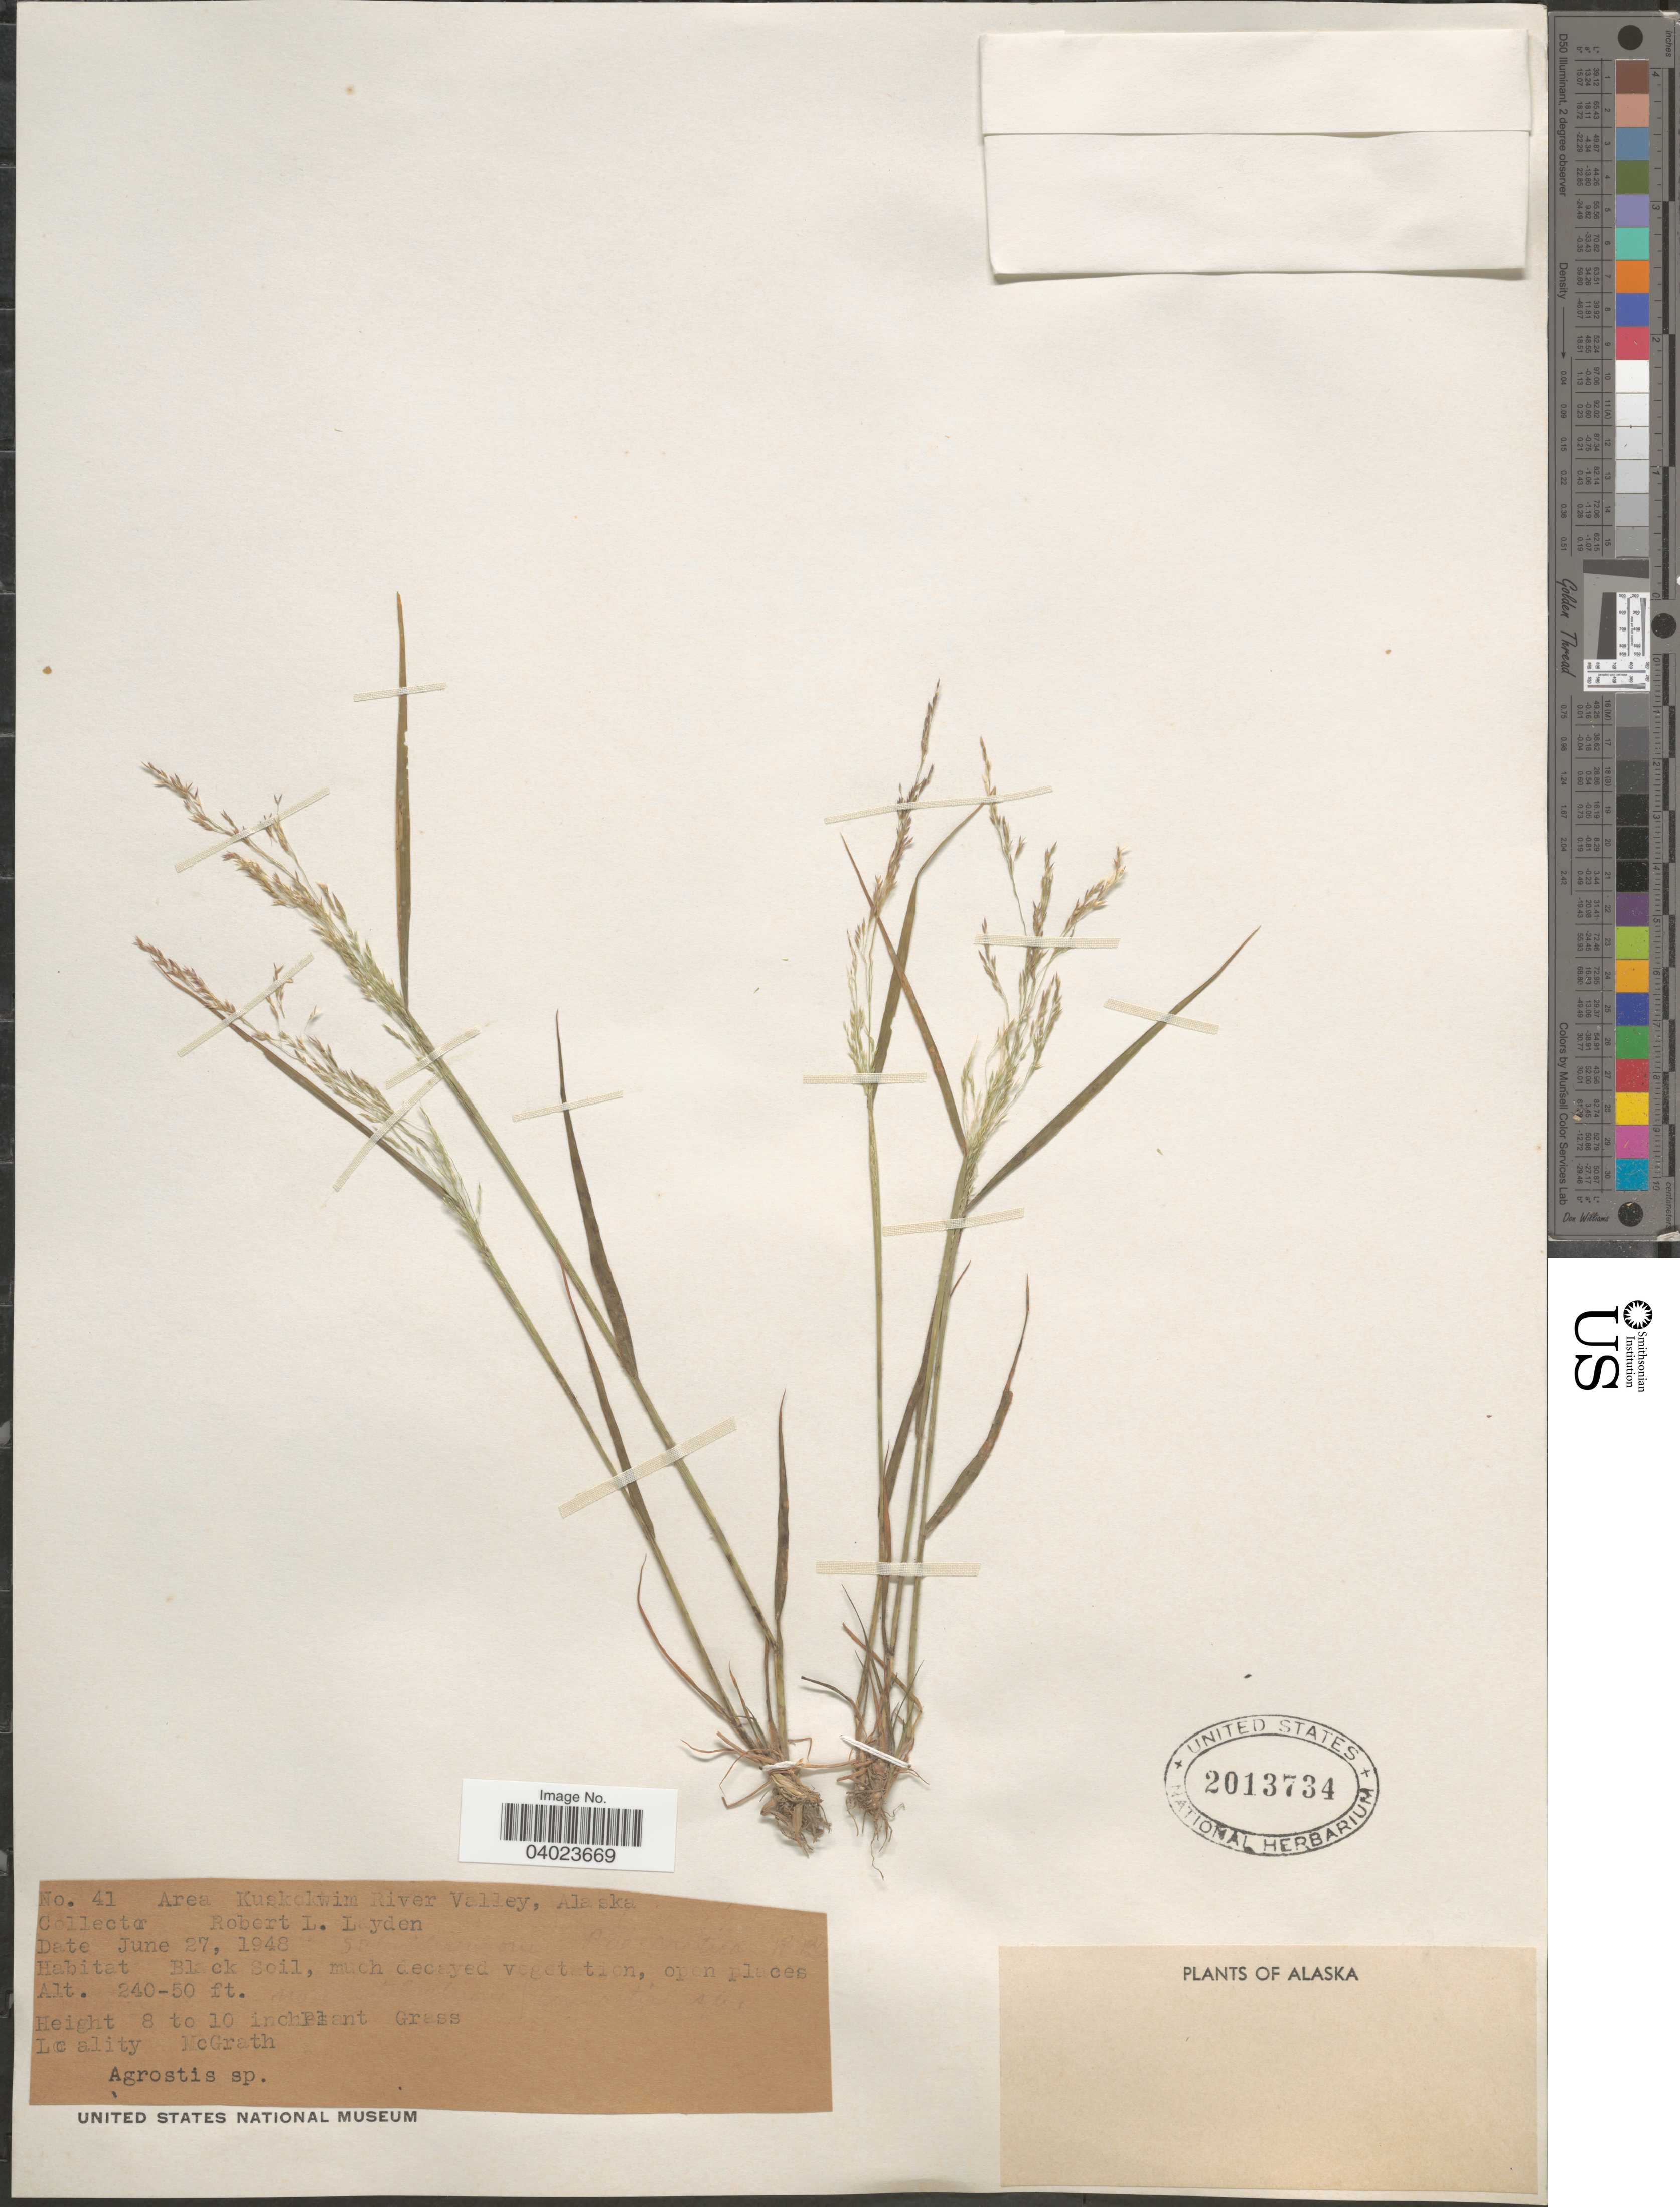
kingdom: Plantae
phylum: Tracheophyta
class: Liliopsida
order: Poales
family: Poaceae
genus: Agrostis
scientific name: Agrostis sp.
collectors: R. Layden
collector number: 41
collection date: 1948-06-27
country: United States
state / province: Alaska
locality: Area Kuskokwim River Valley. McGrath.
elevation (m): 73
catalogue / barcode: US 2013734